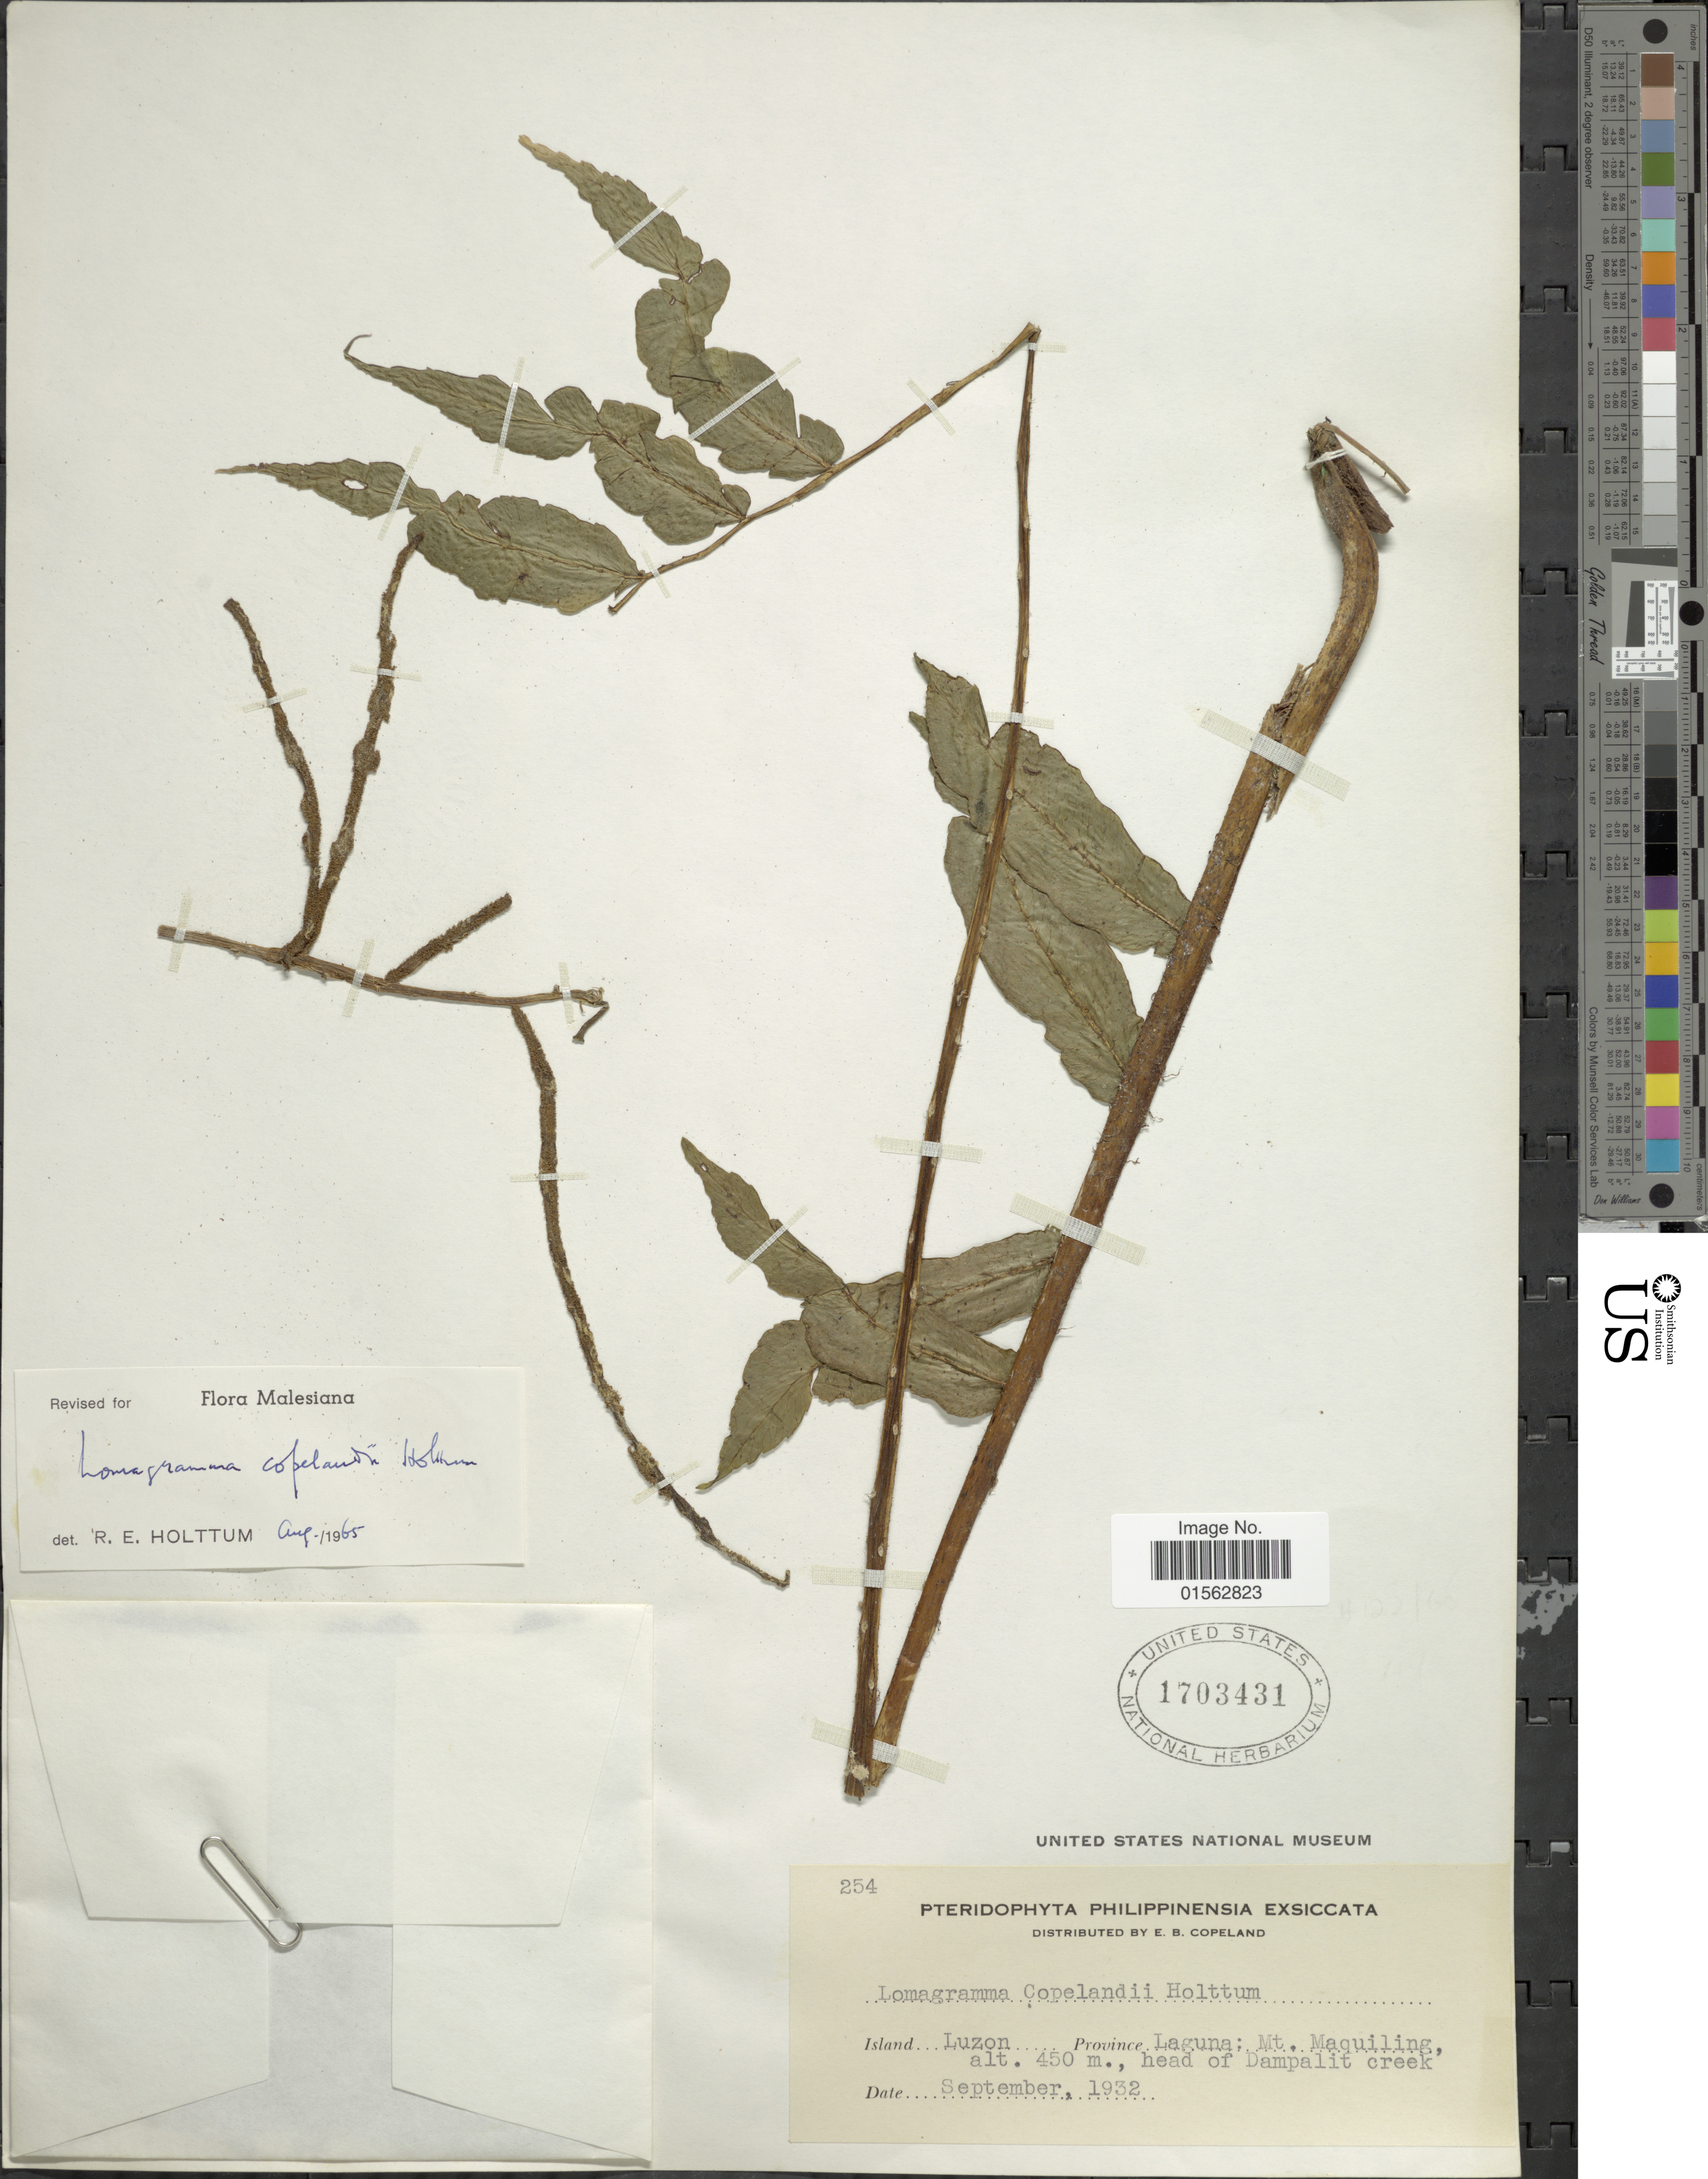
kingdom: Plantae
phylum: Tracheophyta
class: Polypodiopsida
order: Polypodiales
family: Dryopteridaceae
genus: Lomagramma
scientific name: Lomagramma copelandii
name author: Holttum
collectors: E. B. Copeland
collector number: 254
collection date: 1932-09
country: Philippines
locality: Island Luzon, Province Laguna:Mt. Maquiling, head of Dampali creek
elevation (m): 450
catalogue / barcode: US 1703431